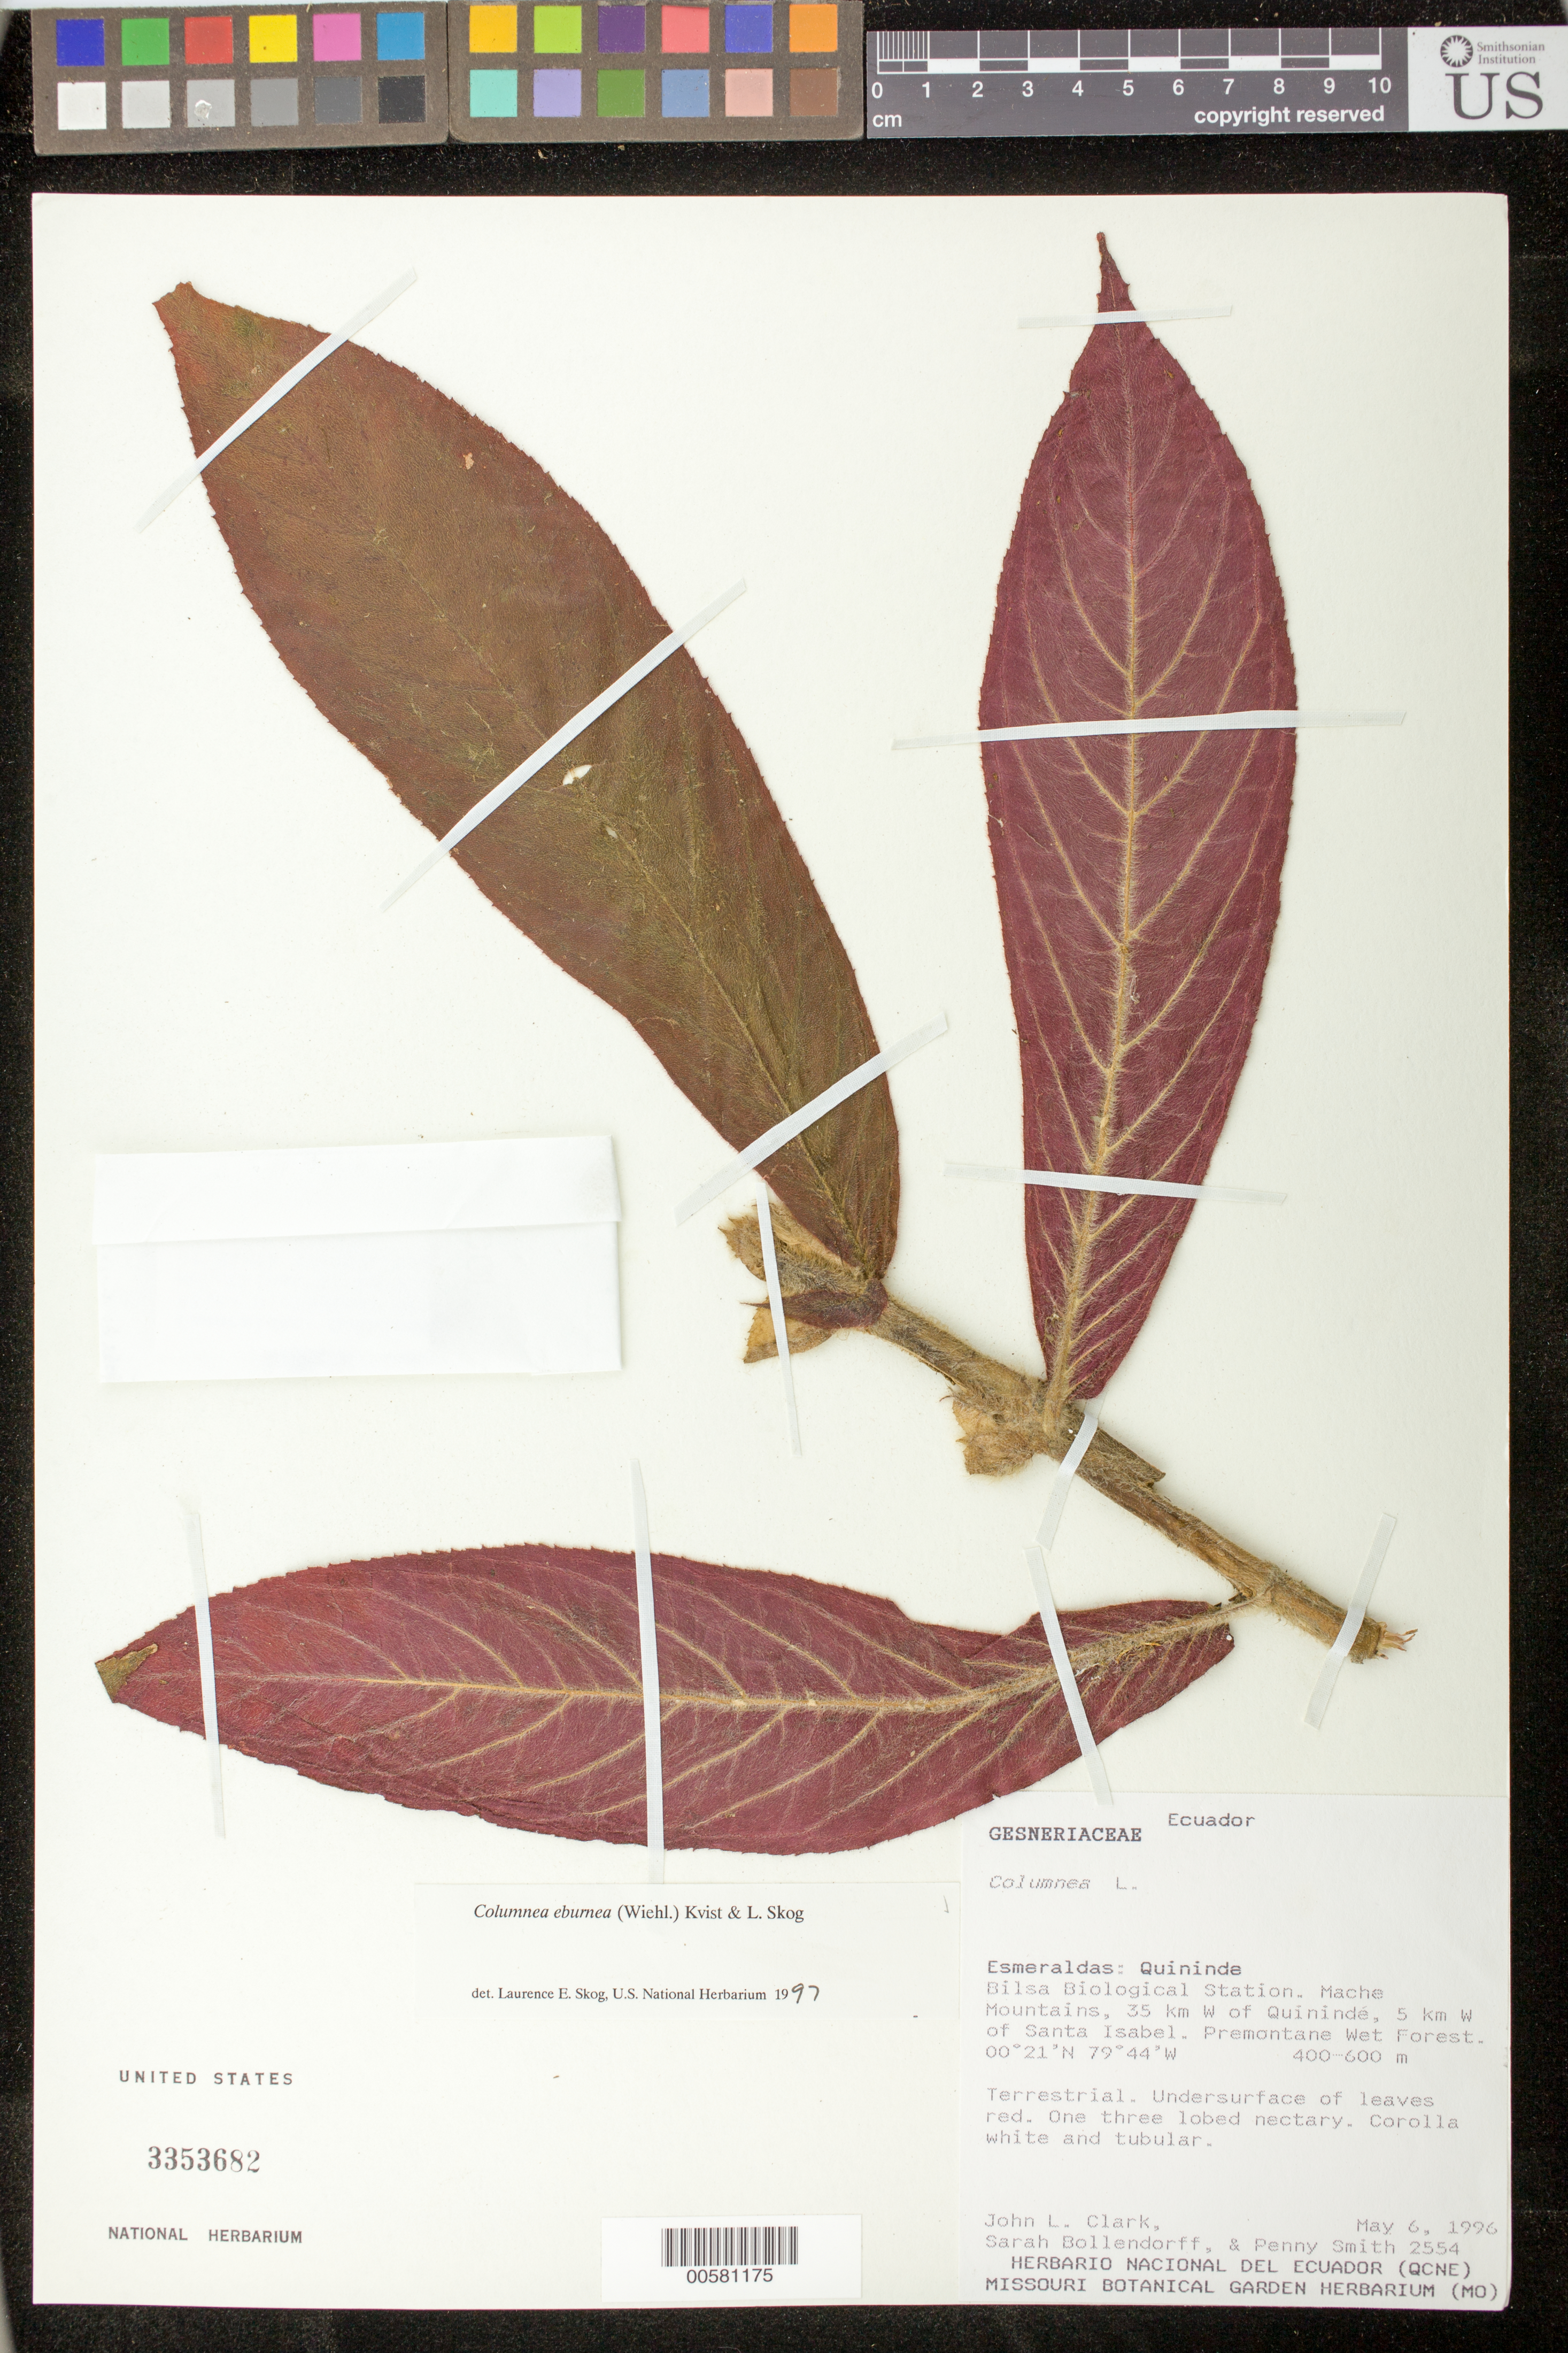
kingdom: Plantae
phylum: Tracheophyta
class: Magnoliopsida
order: Lamiales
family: Gesneriaceae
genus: Columnea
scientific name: Columnea eburnea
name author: (Wiehler) L.P. Kvist & L.E. Skog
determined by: Skog, Laurence E.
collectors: J. L. Clark, S. Bollendorff & P. Smith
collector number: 2554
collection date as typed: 06 May 1996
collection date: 1996-05-06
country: Ecuador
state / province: Esmeraldas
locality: Quininde. Bilsa Biological Station, Mache Mountains, 35 km W of Quinindé, 5 km W of Santa Isabel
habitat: Premontane wet forest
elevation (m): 400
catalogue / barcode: US 3353682